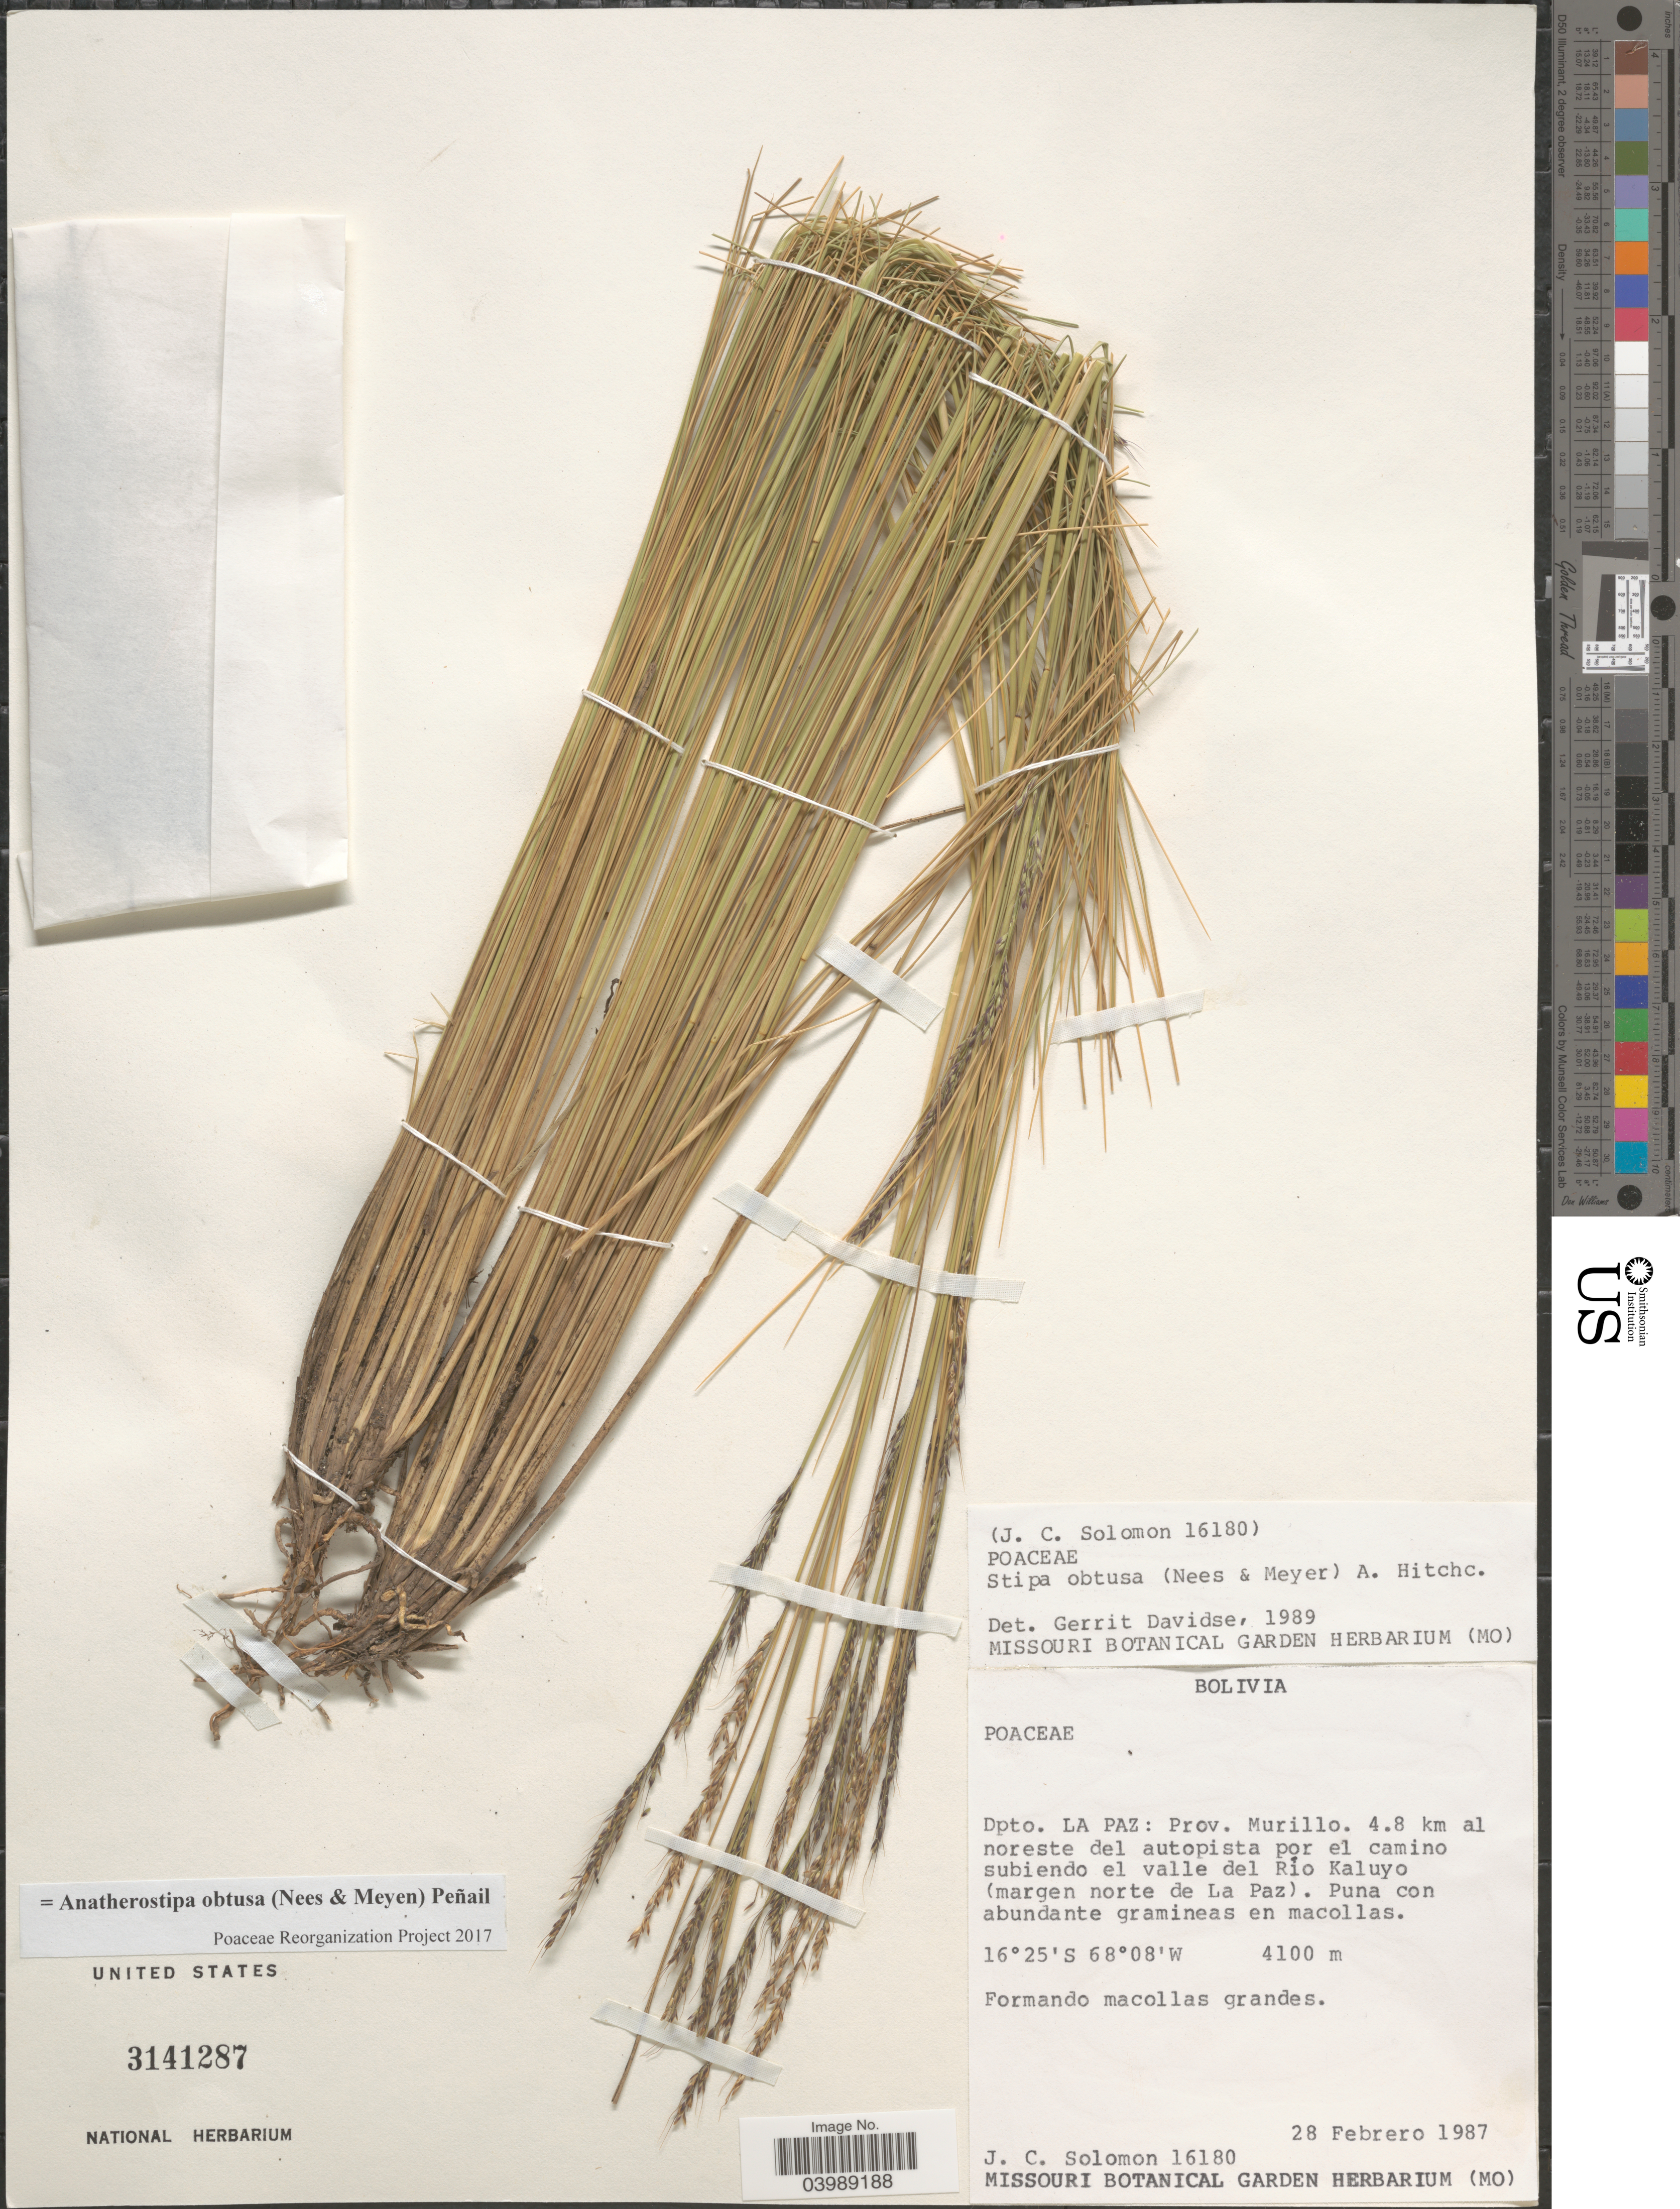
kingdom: Plantae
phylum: Tracheophyta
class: Liliopsida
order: Poales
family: Poaceae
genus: Anatherostipa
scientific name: Anatherostipa obtusa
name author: (Nees & Meyen) Peñailillo B.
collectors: J. C. Solomon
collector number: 16180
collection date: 1987-02-28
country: Bolivia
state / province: La Paz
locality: Dpto. La Paz: Prov. Murillo. 4.8 km al noreste del autopista por el camino subiendo el valle del Rio Kaluyo (margen norte de La Paz).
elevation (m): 4100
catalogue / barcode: US 3141287